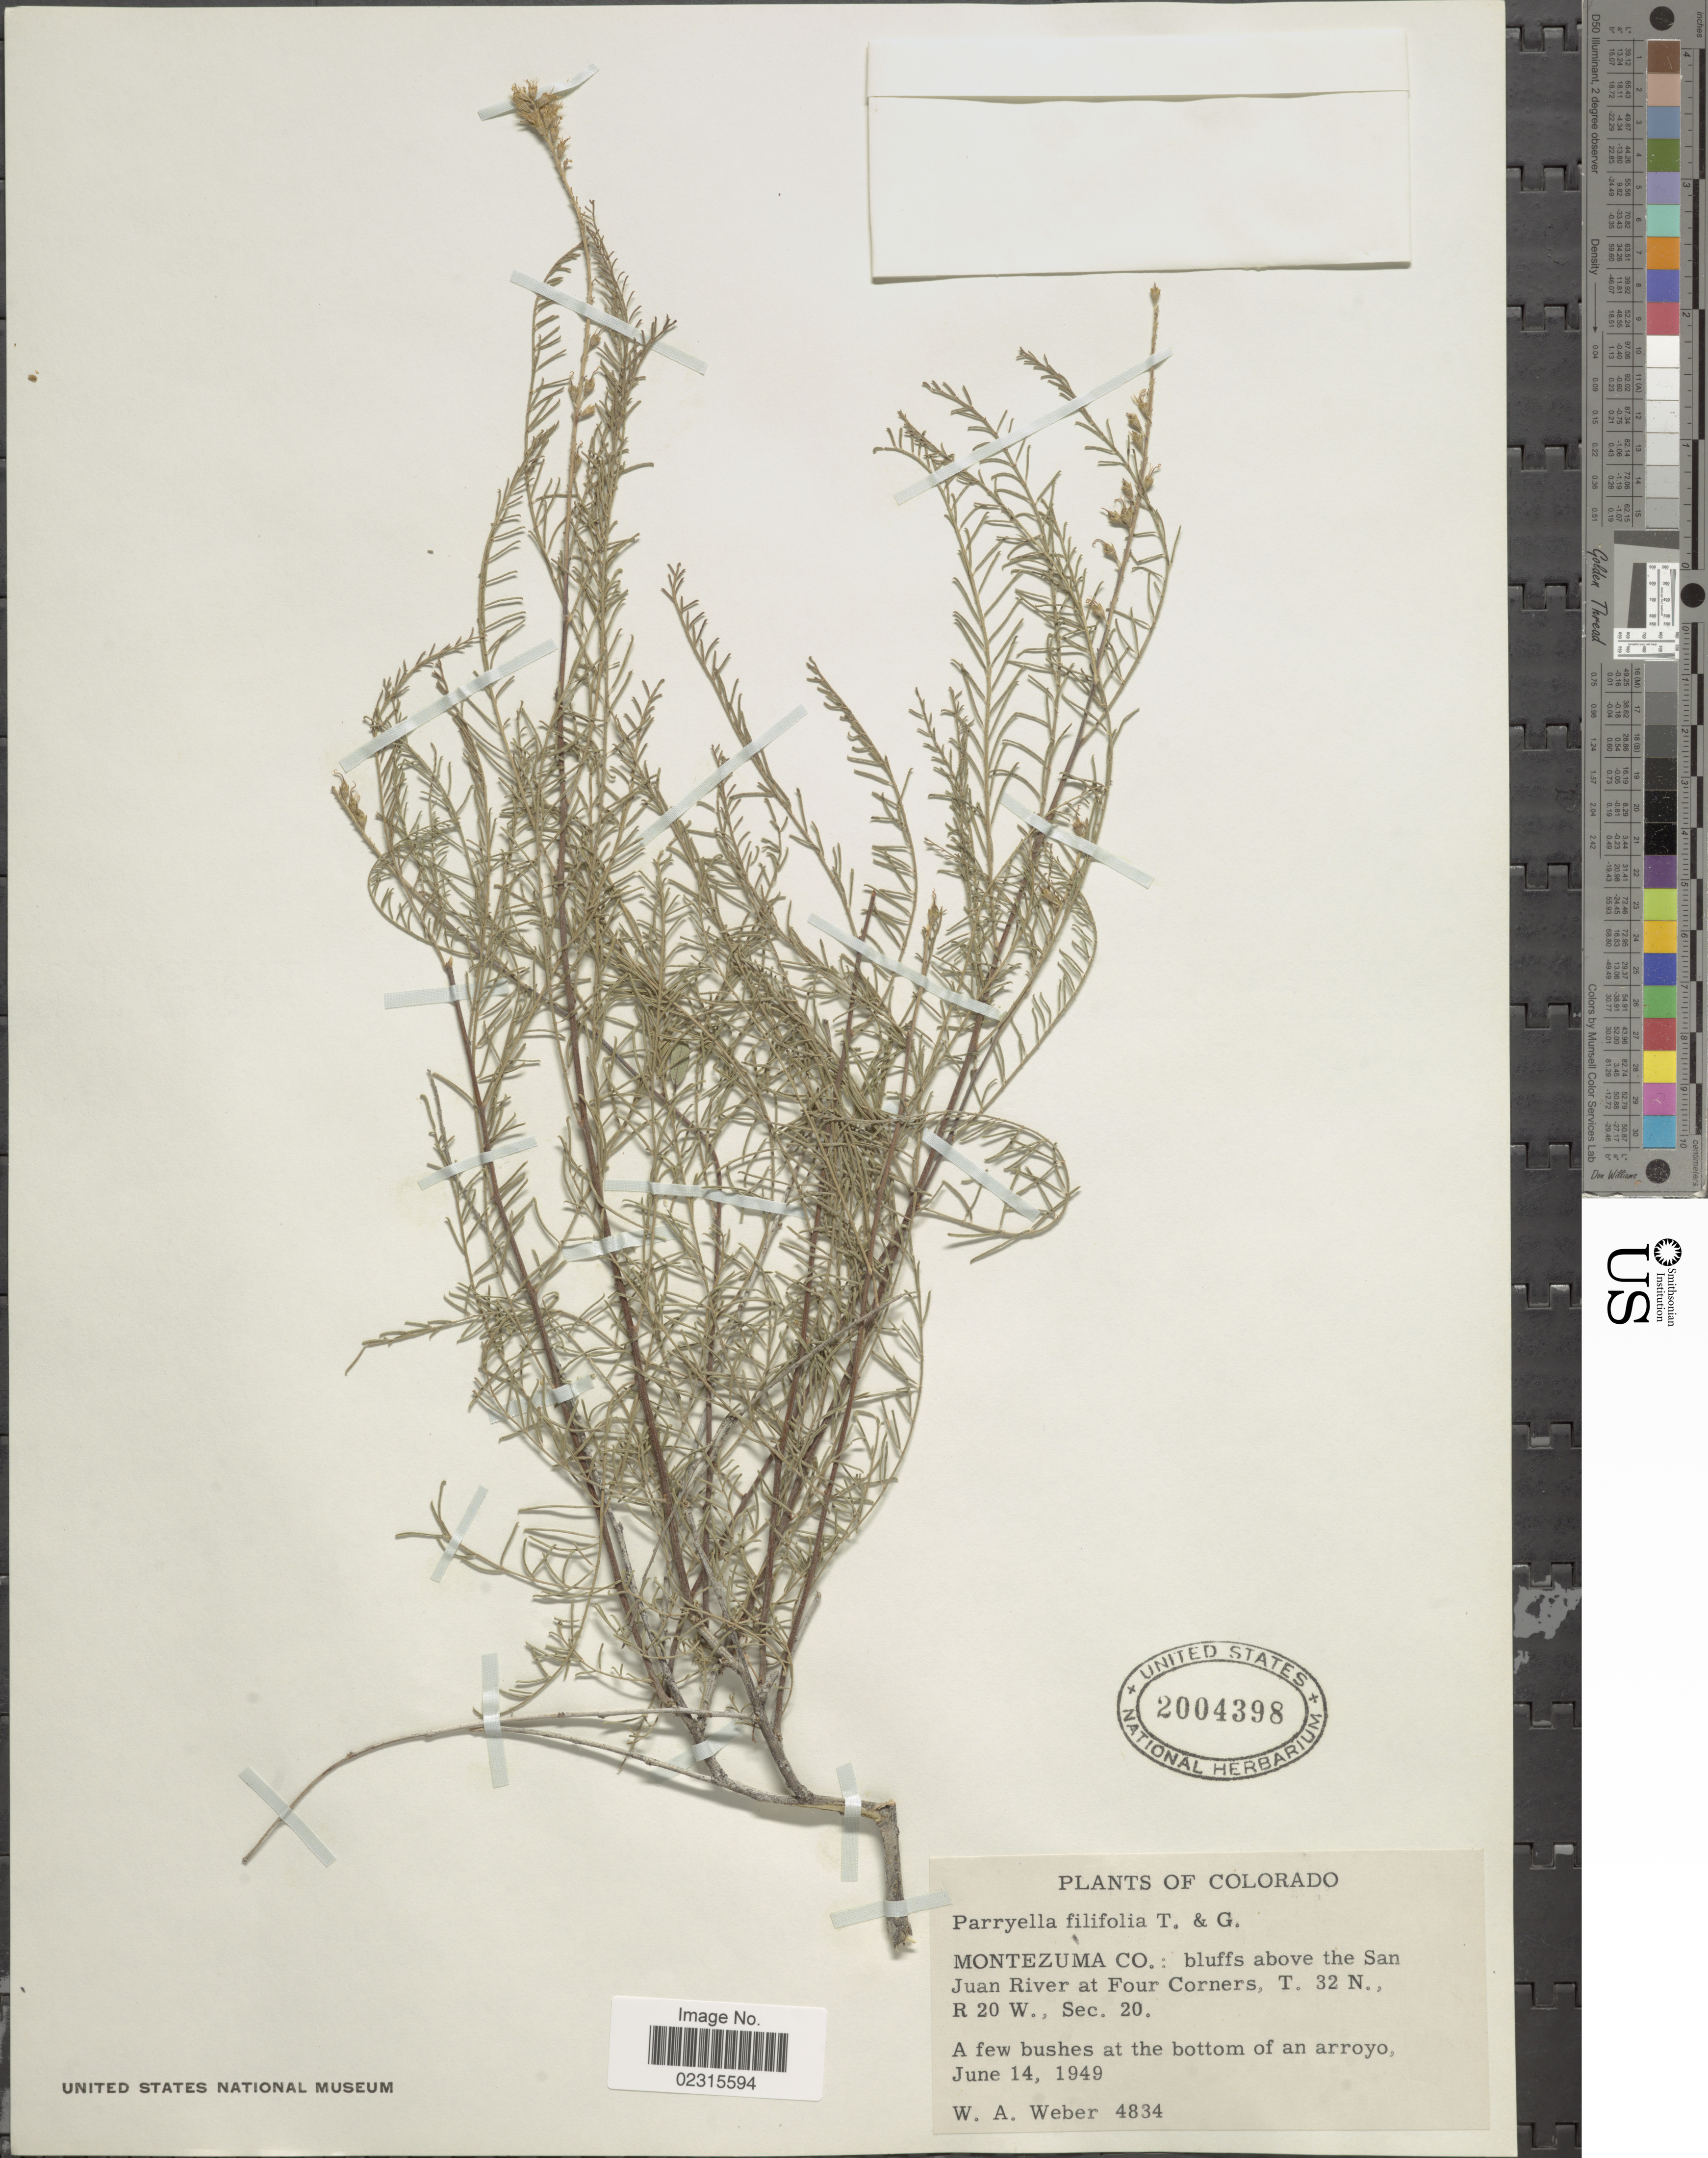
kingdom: Plantae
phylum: Tracheophyta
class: Magnoliopsida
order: Fabales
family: Fabaceae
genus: Parryella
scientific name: Parryella filifolia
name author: Torr. & A. Gray ex A. Gray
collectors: W. A. Weber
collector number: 4834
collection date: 1949-06-14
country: United States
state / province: Colorado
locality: Montezuma Co.: bluffs aboive the San Juan River at Four Corners, T 32 N., R 20 W., Sec. 20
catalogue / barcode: US 2004398